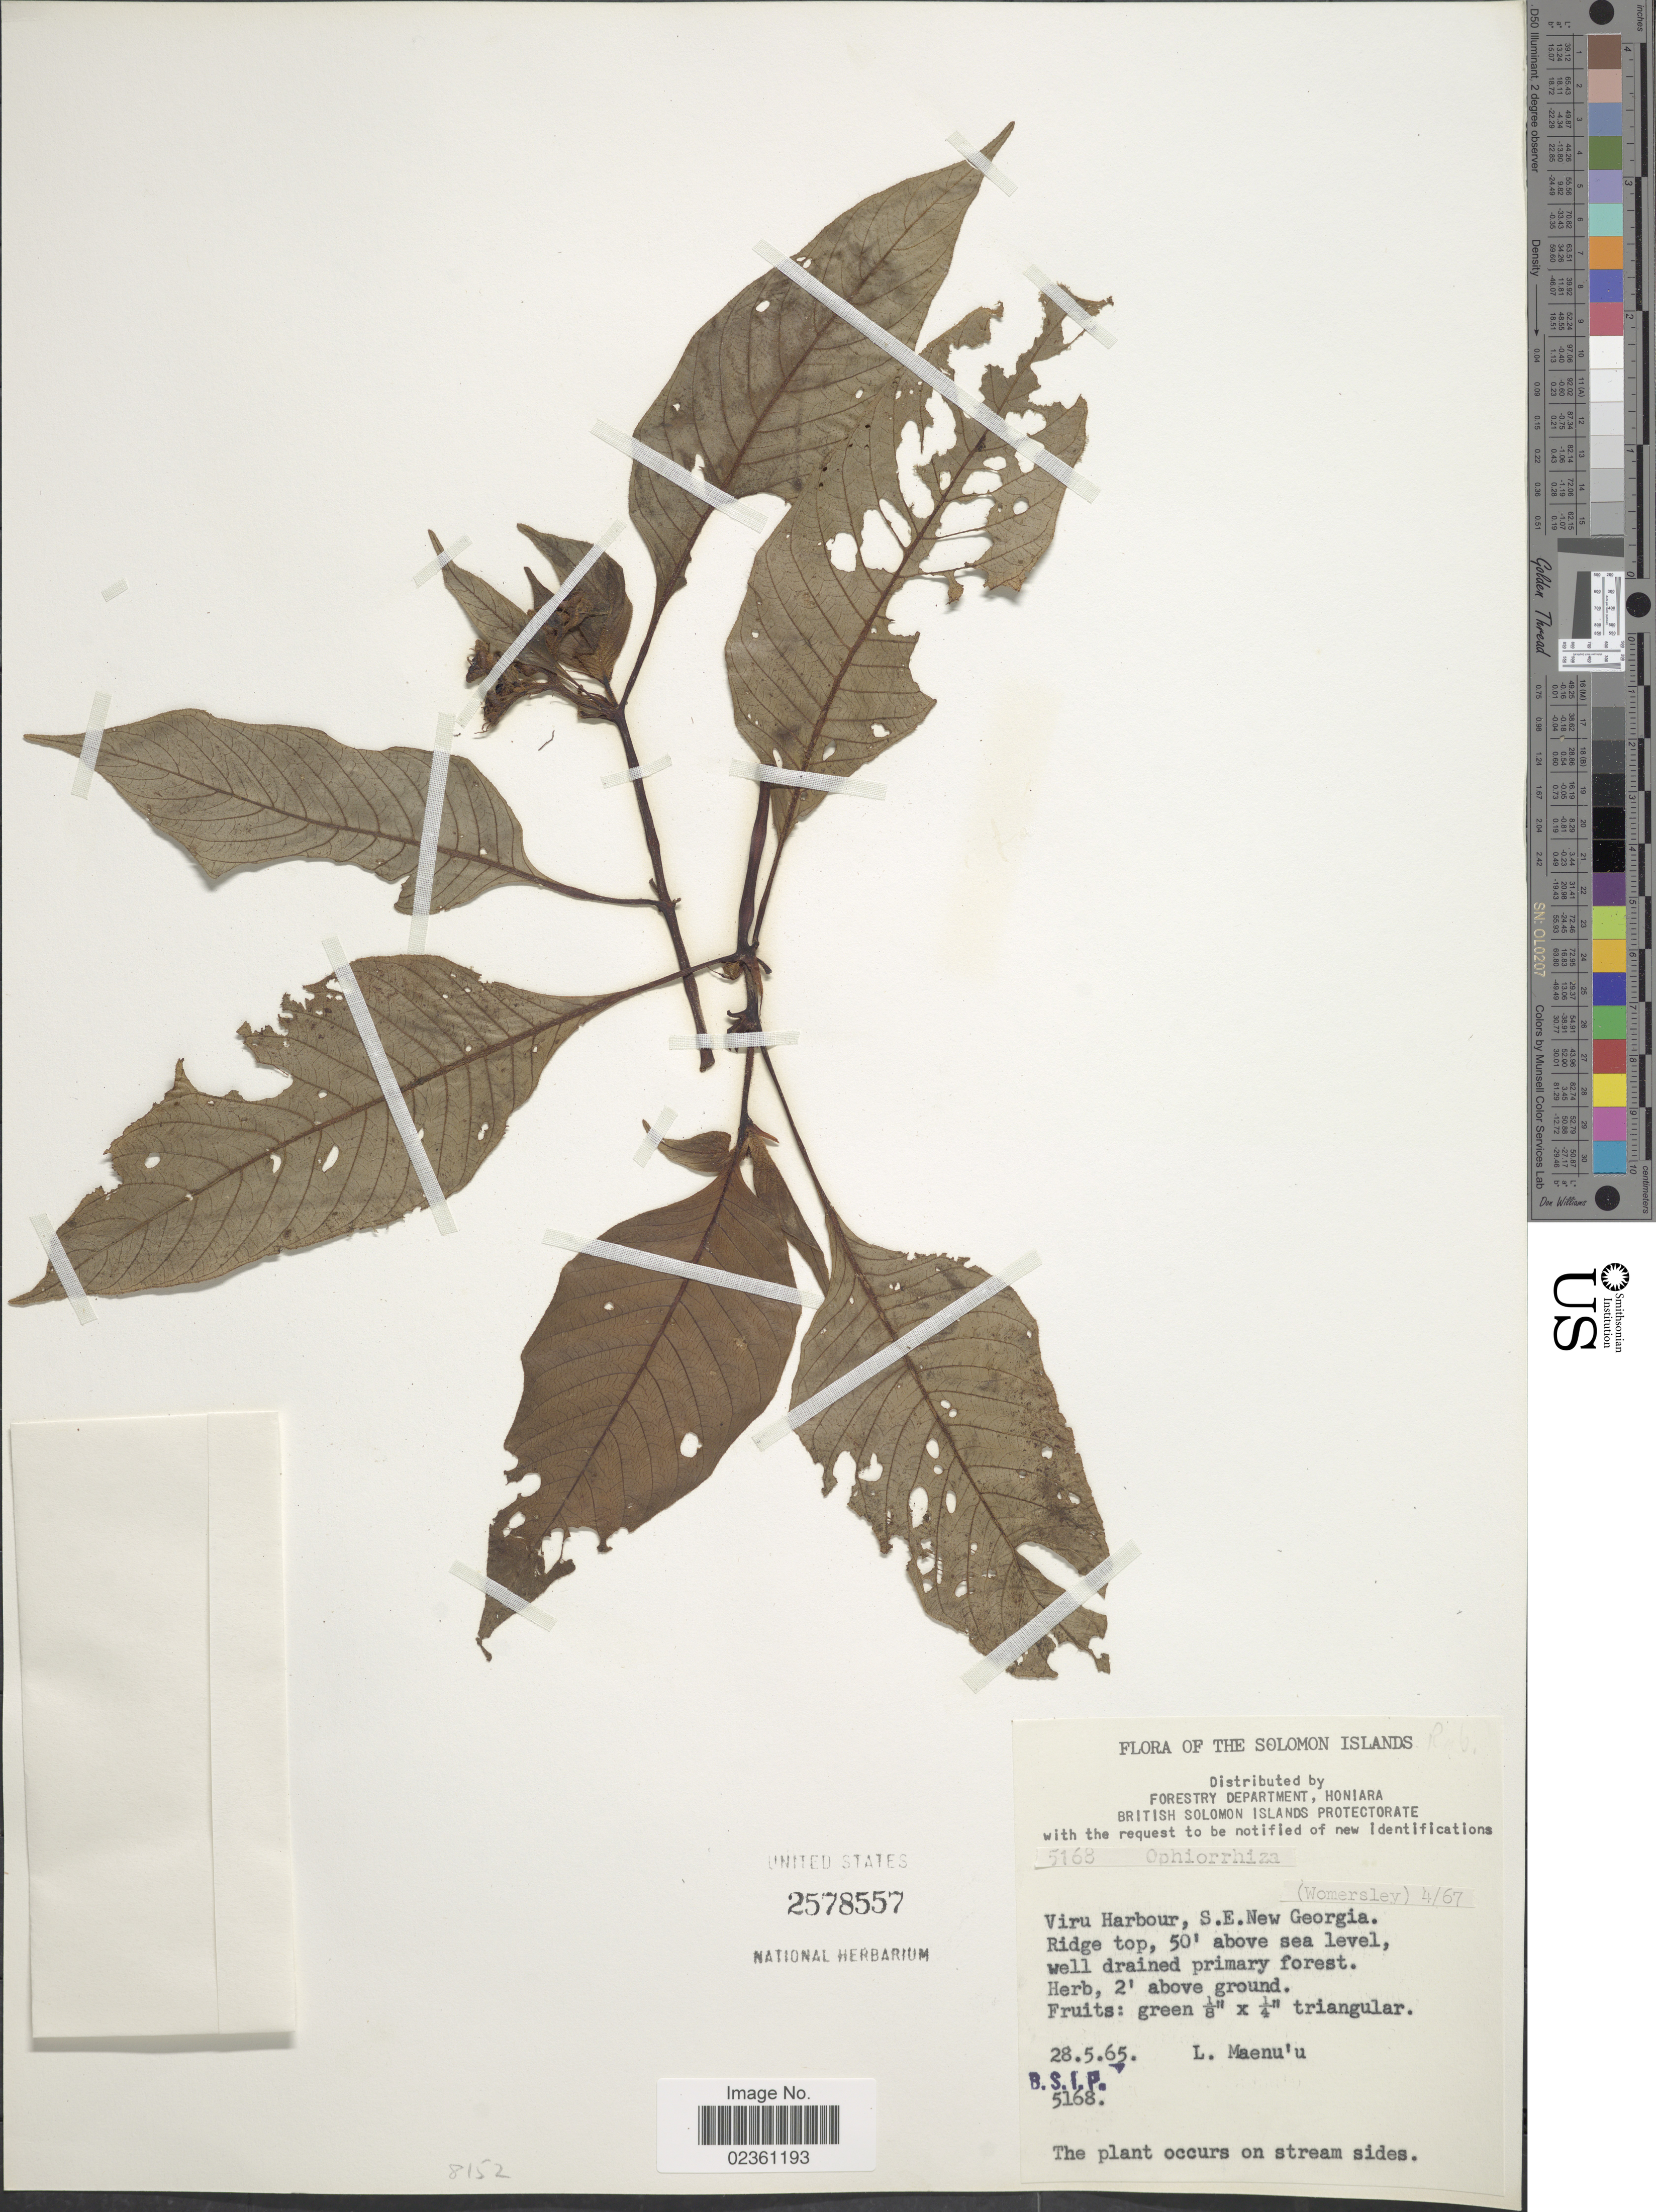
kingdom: Plantae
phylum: Tracheophyta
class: Magnoliopsida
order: Gentianales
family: Rubiaceae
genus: Ophiorrhiza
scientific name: Ophiorrhiza sp.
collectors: L. Maenu'u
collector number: B.S.I.P. 5168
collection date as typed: Transcribed d/m/y: 28/5/65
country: Solomon Islands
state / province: Solomon Islands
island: New Georgia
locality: Viru Harbour, S.E New Georgia. Ridge top, 50' above sea level, well drained primary forest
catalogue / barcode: US 2578557